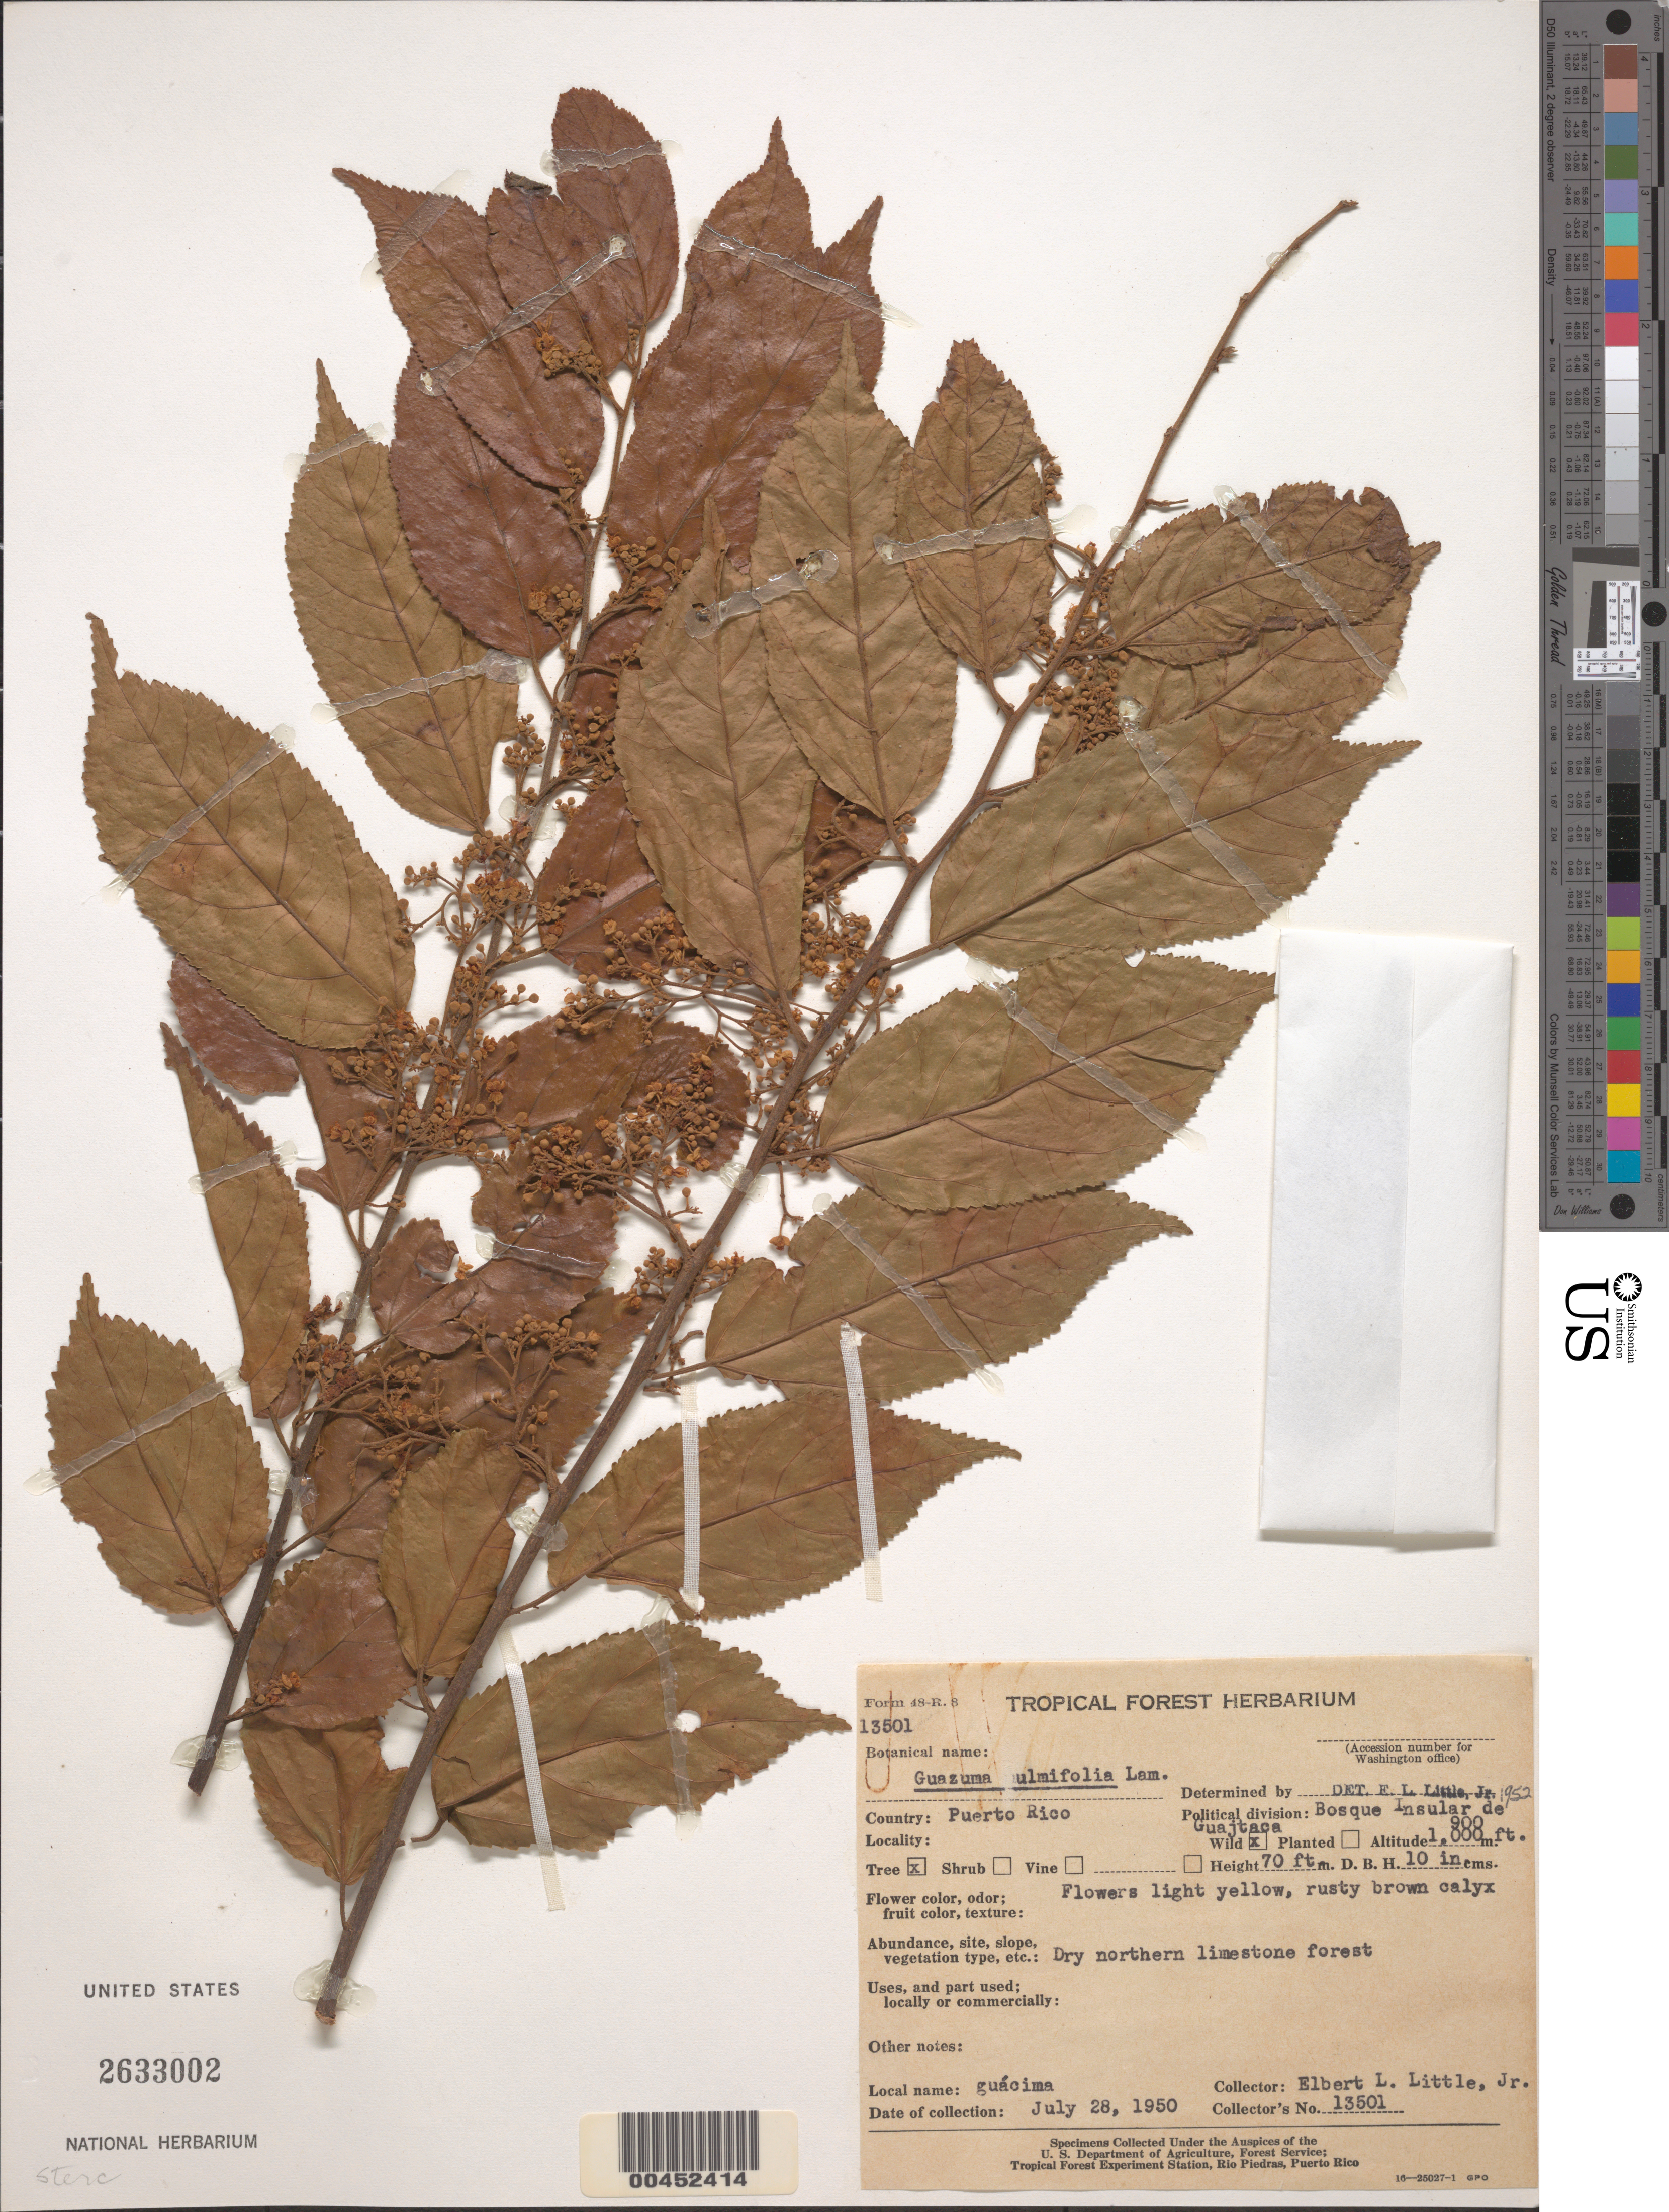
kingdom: Plantae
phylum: Tracheophyta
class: Magnoliopsida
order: Malvales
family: Malvaceae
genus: Guazuma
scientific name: Guazuma ulmifolia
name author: Lam.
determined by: Little, Elbert L., Jr., (FSSR), United States Department of Agriculture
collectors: E. L. Little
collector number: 13501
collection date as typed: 28 Jul 1950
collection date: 1950-07-28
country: Puerto Rico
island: Greater Antilles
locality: Bosque Insular de Guajtaca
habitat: Dry northern limestone forest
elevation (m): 274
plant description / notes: Common name: guácima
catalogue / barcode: US 2633002